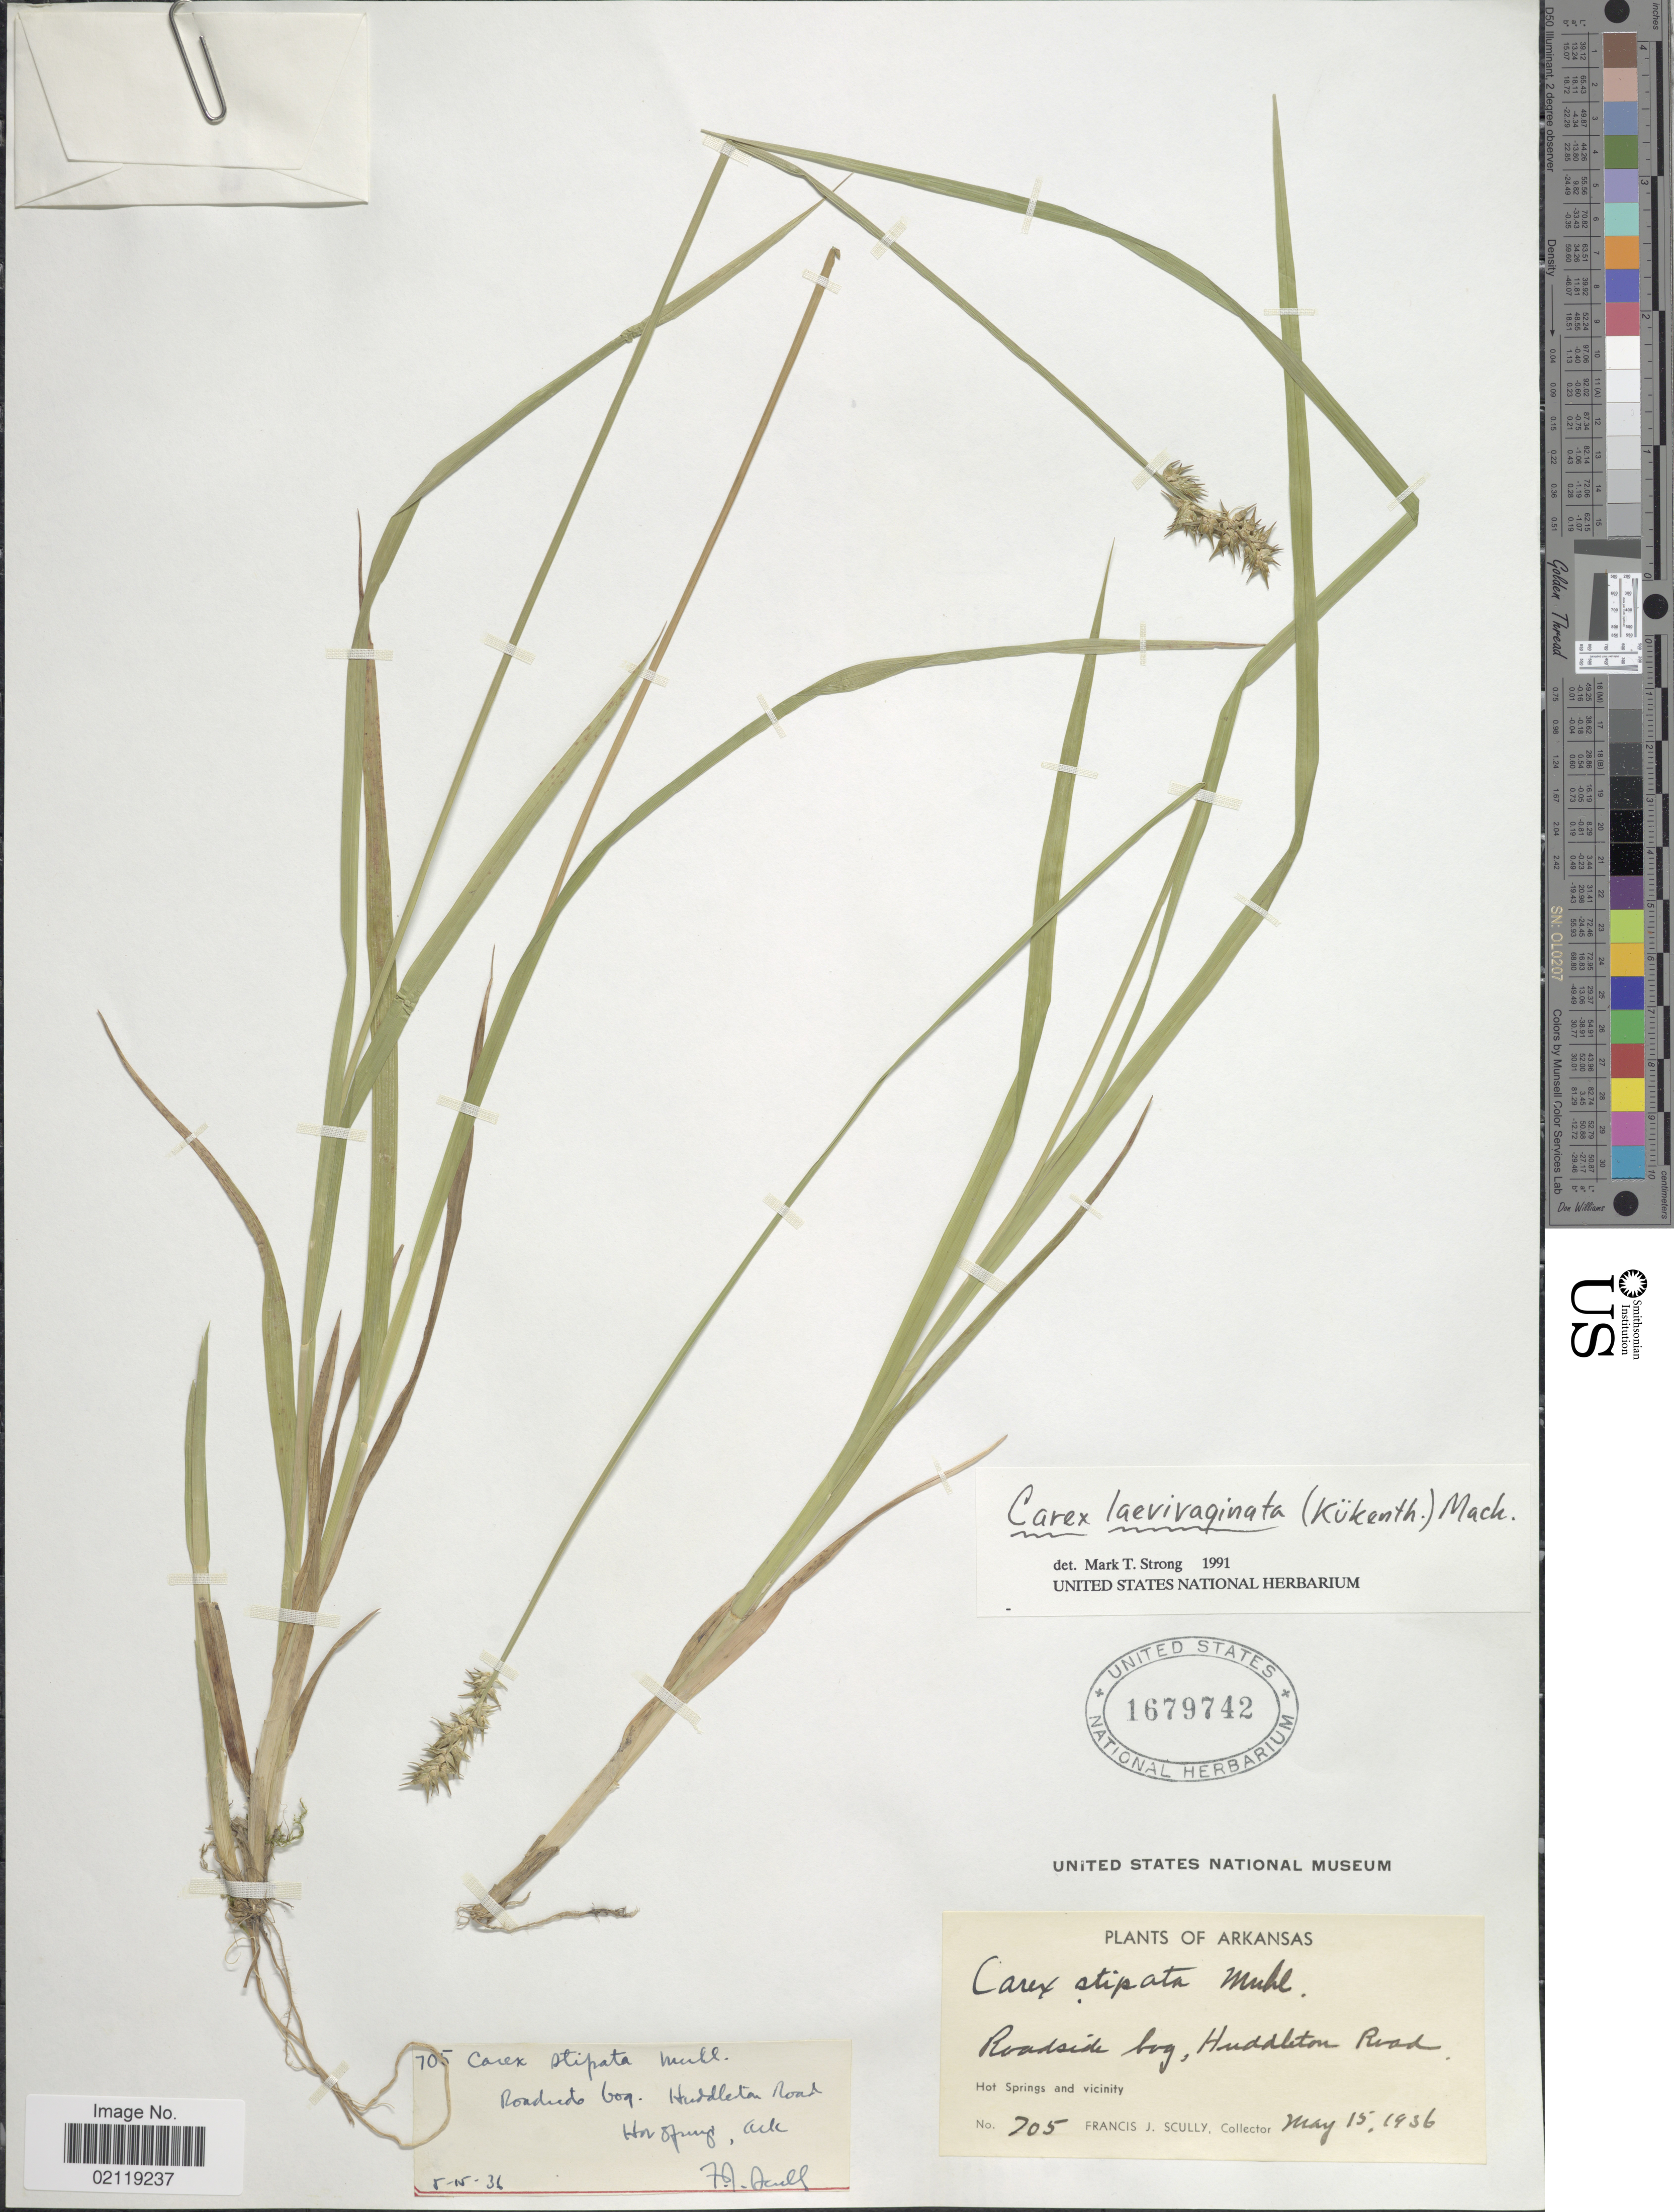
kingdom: Plantae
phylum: Tracheophyta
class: Liliopsida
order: Poales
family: Cyperaceae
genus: Carex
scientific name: Carex laevivaginata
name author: (Kük.) Mack.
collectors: F. J. Scully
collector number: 705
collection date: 1936-05-15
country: United States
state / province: Arkansas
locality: Roadside bog, Huddleton Road. Hot Springs and vicinity, Ark.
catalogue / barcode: US 1679742